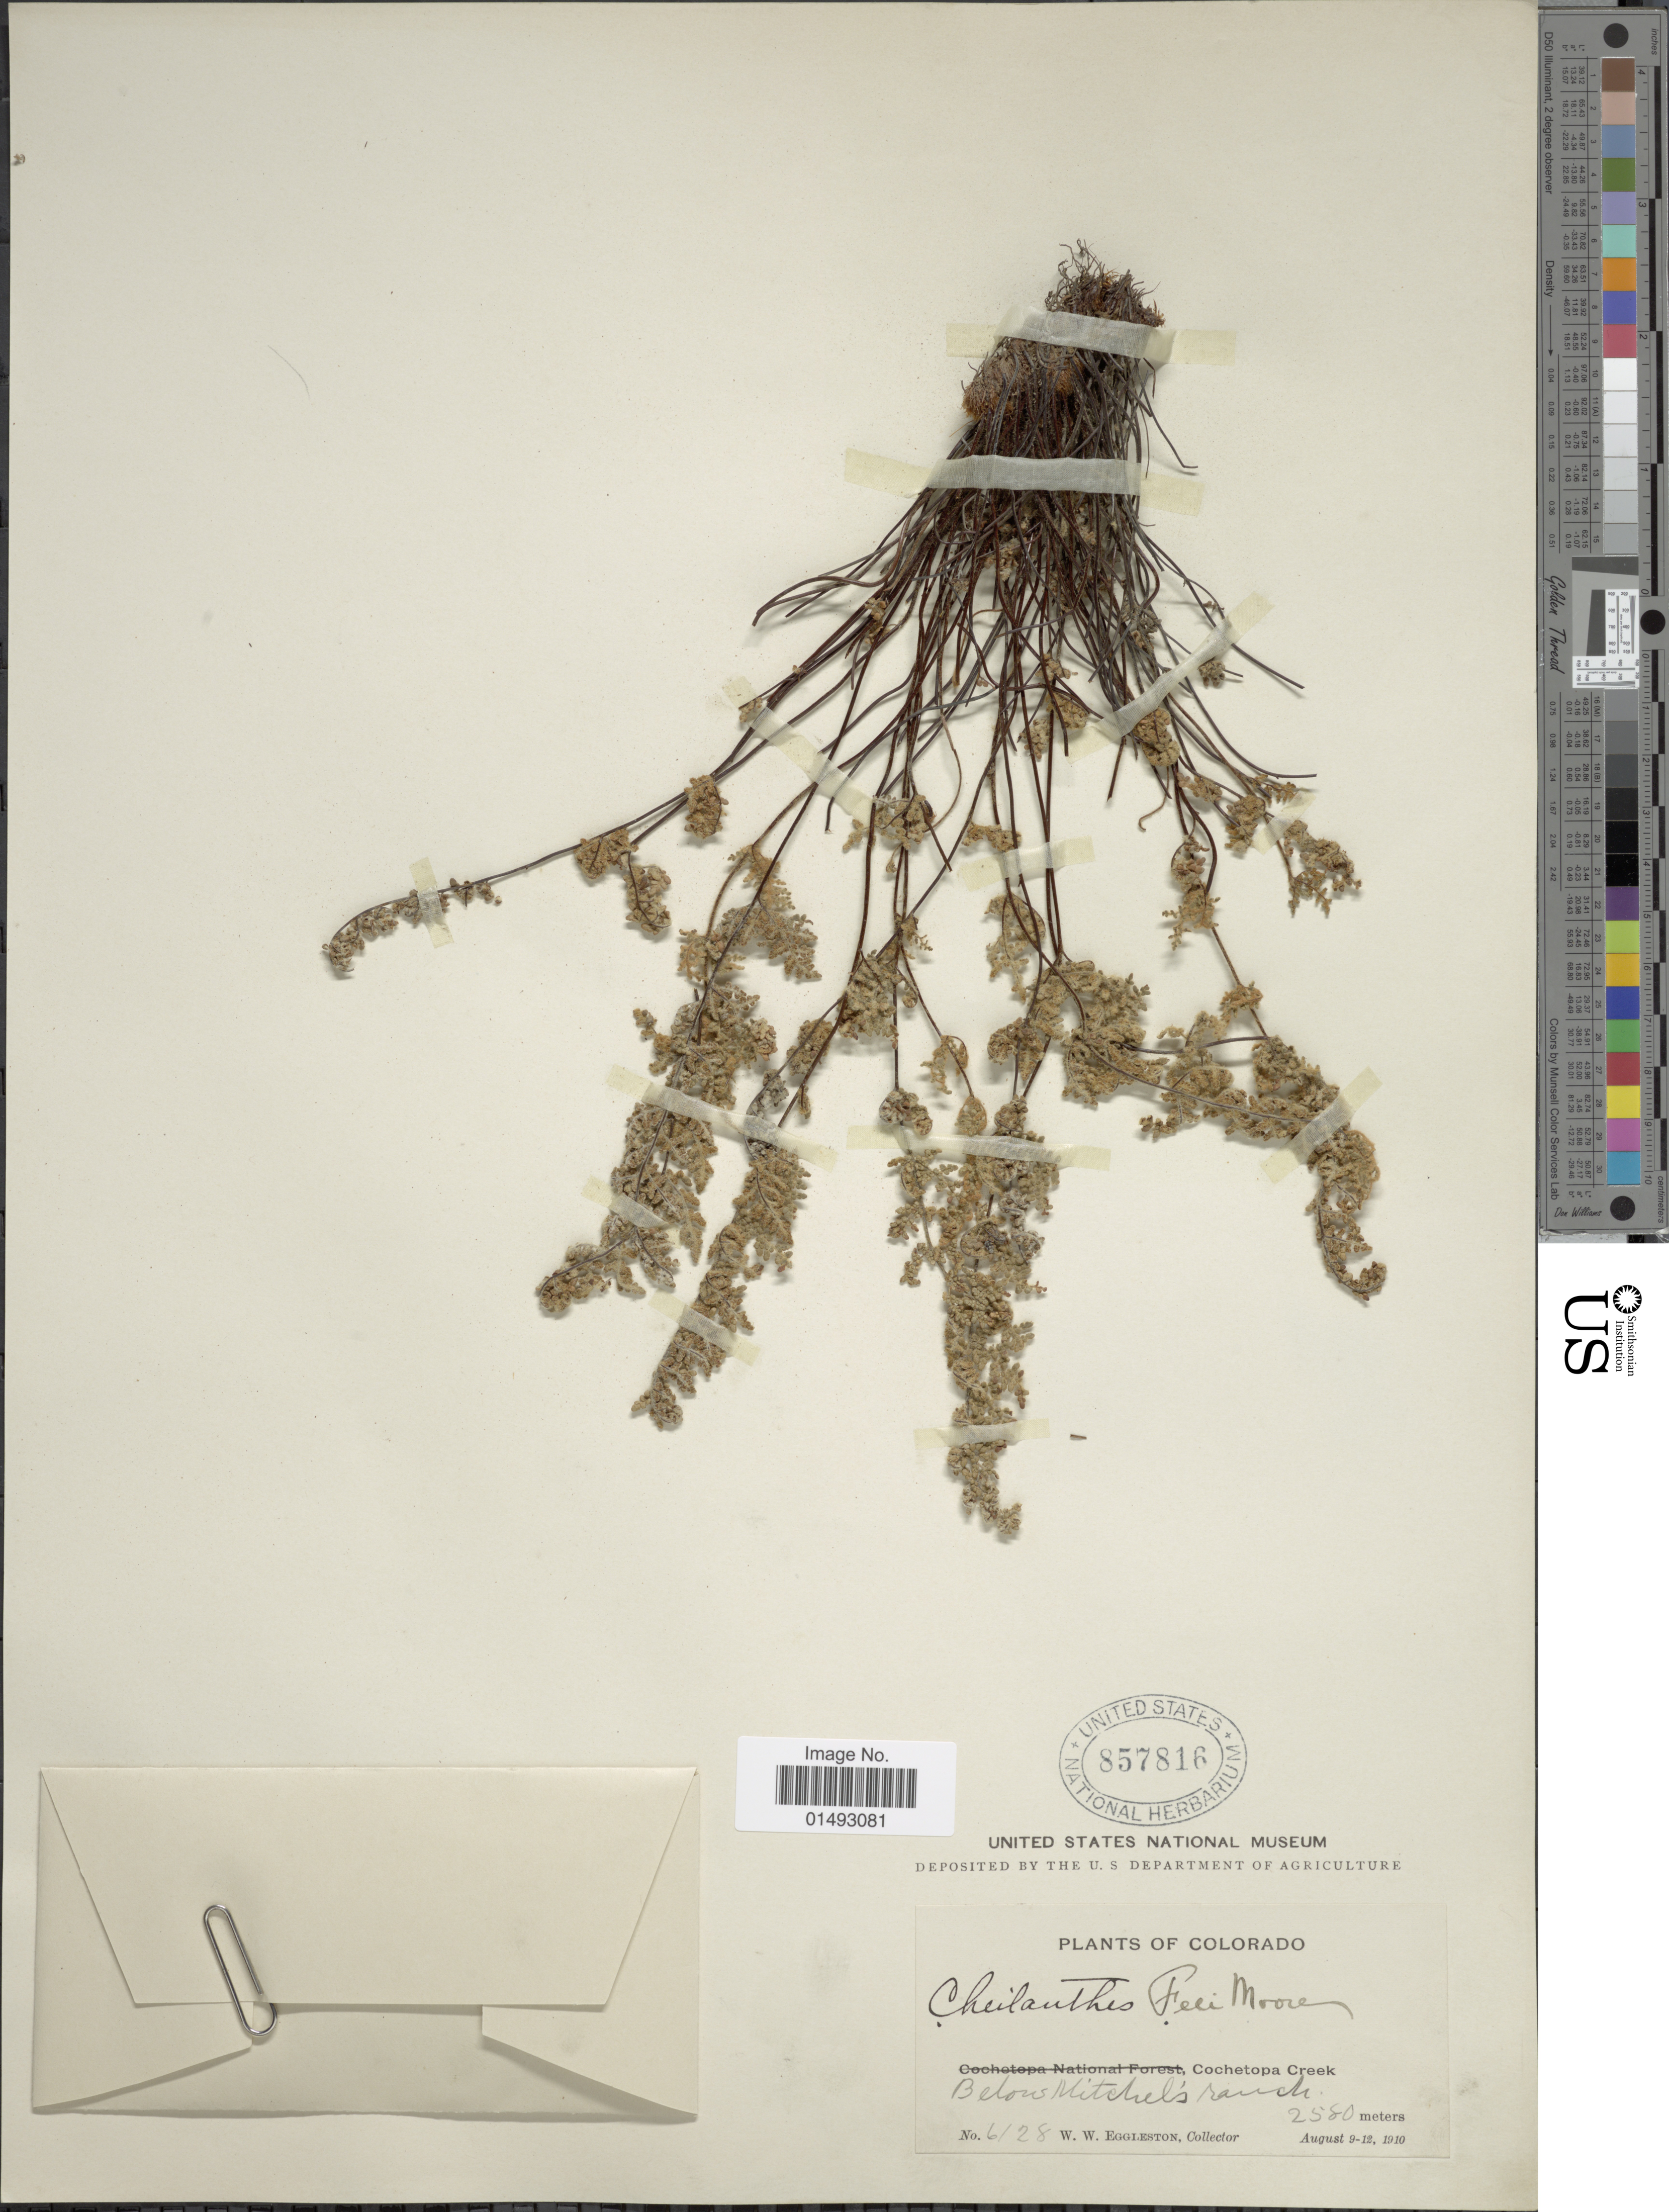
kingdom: Plantae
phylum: Tracheophyta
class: Polypodiopsida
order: Polypodiales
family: Pteridaceae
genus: Myriopteris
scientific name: Myriopteris gracilis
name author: Fée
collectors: W. W. Eggleston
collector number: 6128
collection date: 1910-08-09/1910-08-12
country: United States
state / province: Colorado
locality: Belows Mitchels ranch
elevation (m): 2580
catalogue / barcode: US 857816